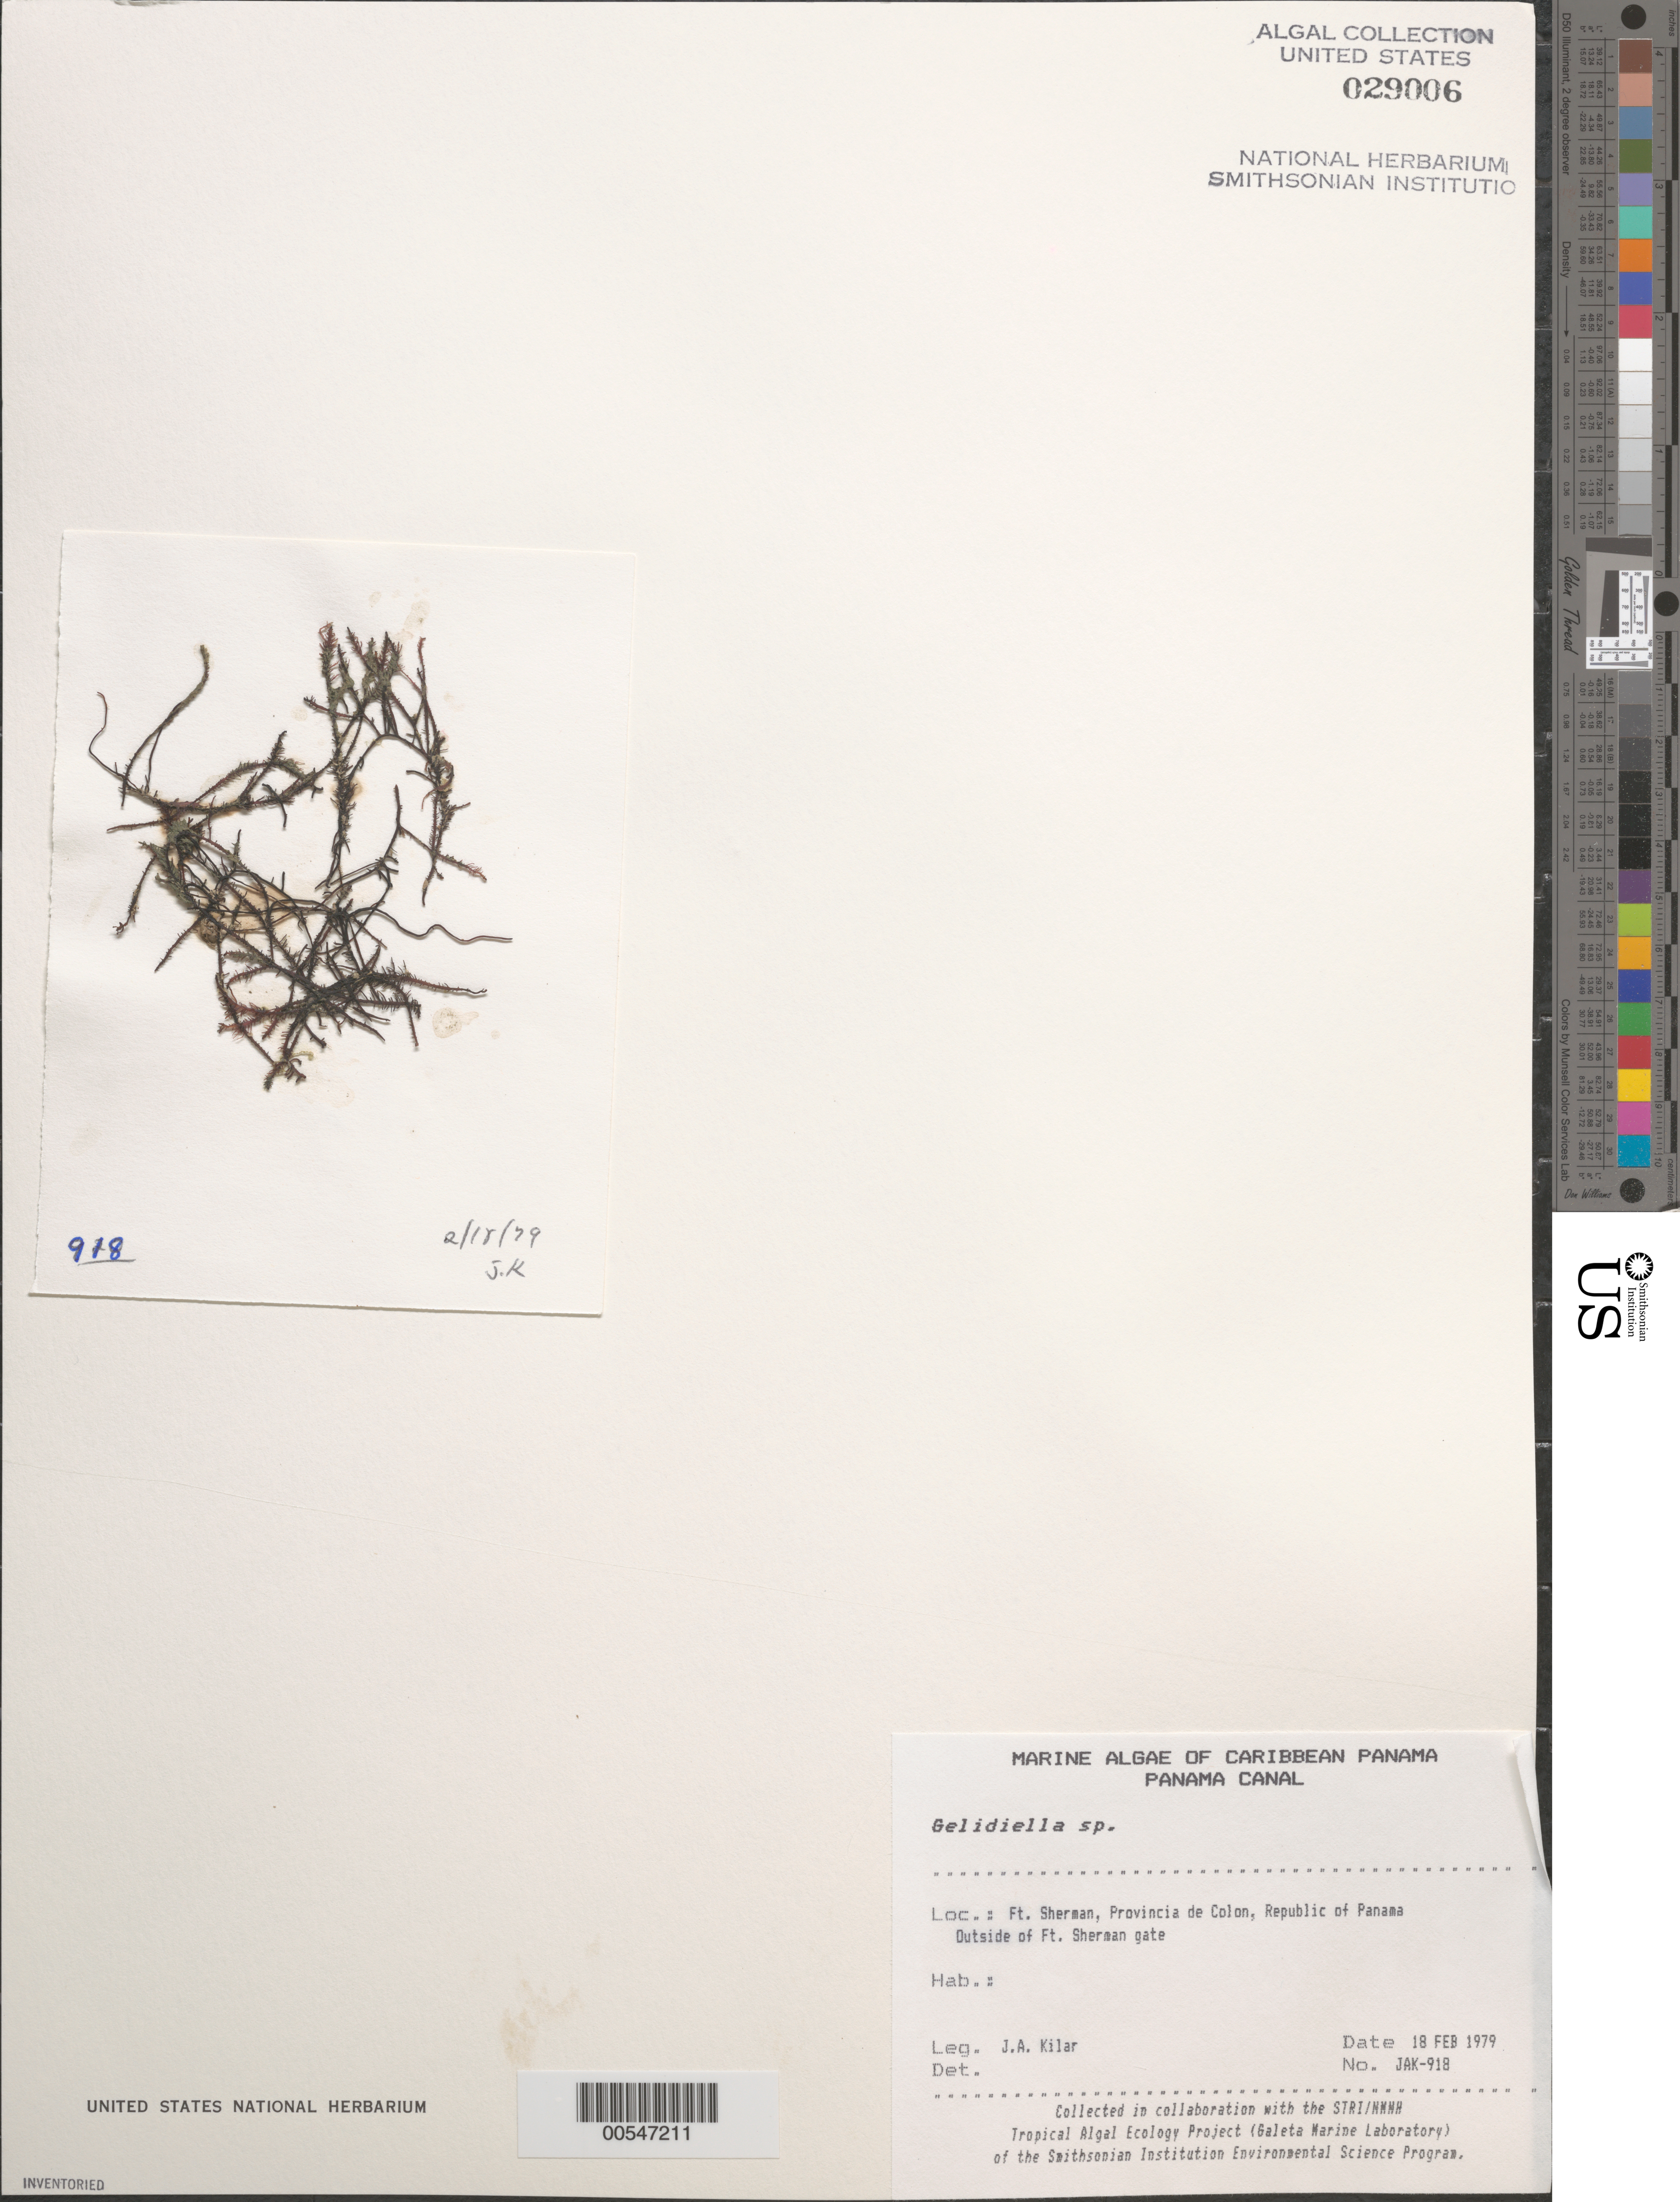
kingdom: Plantae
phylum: Rhodophyta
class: Florideophyceae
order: Gelidiales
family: Gelidiellaceae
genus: Gelidiella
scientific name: Gelidiella sp.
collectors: J. A. Kilar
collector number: JAK-918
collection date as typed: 18 Feb 1979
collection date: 1979-02-18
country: Panama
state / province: Colón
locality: Fort Sherman, Panama Canal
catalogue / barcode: US 29006